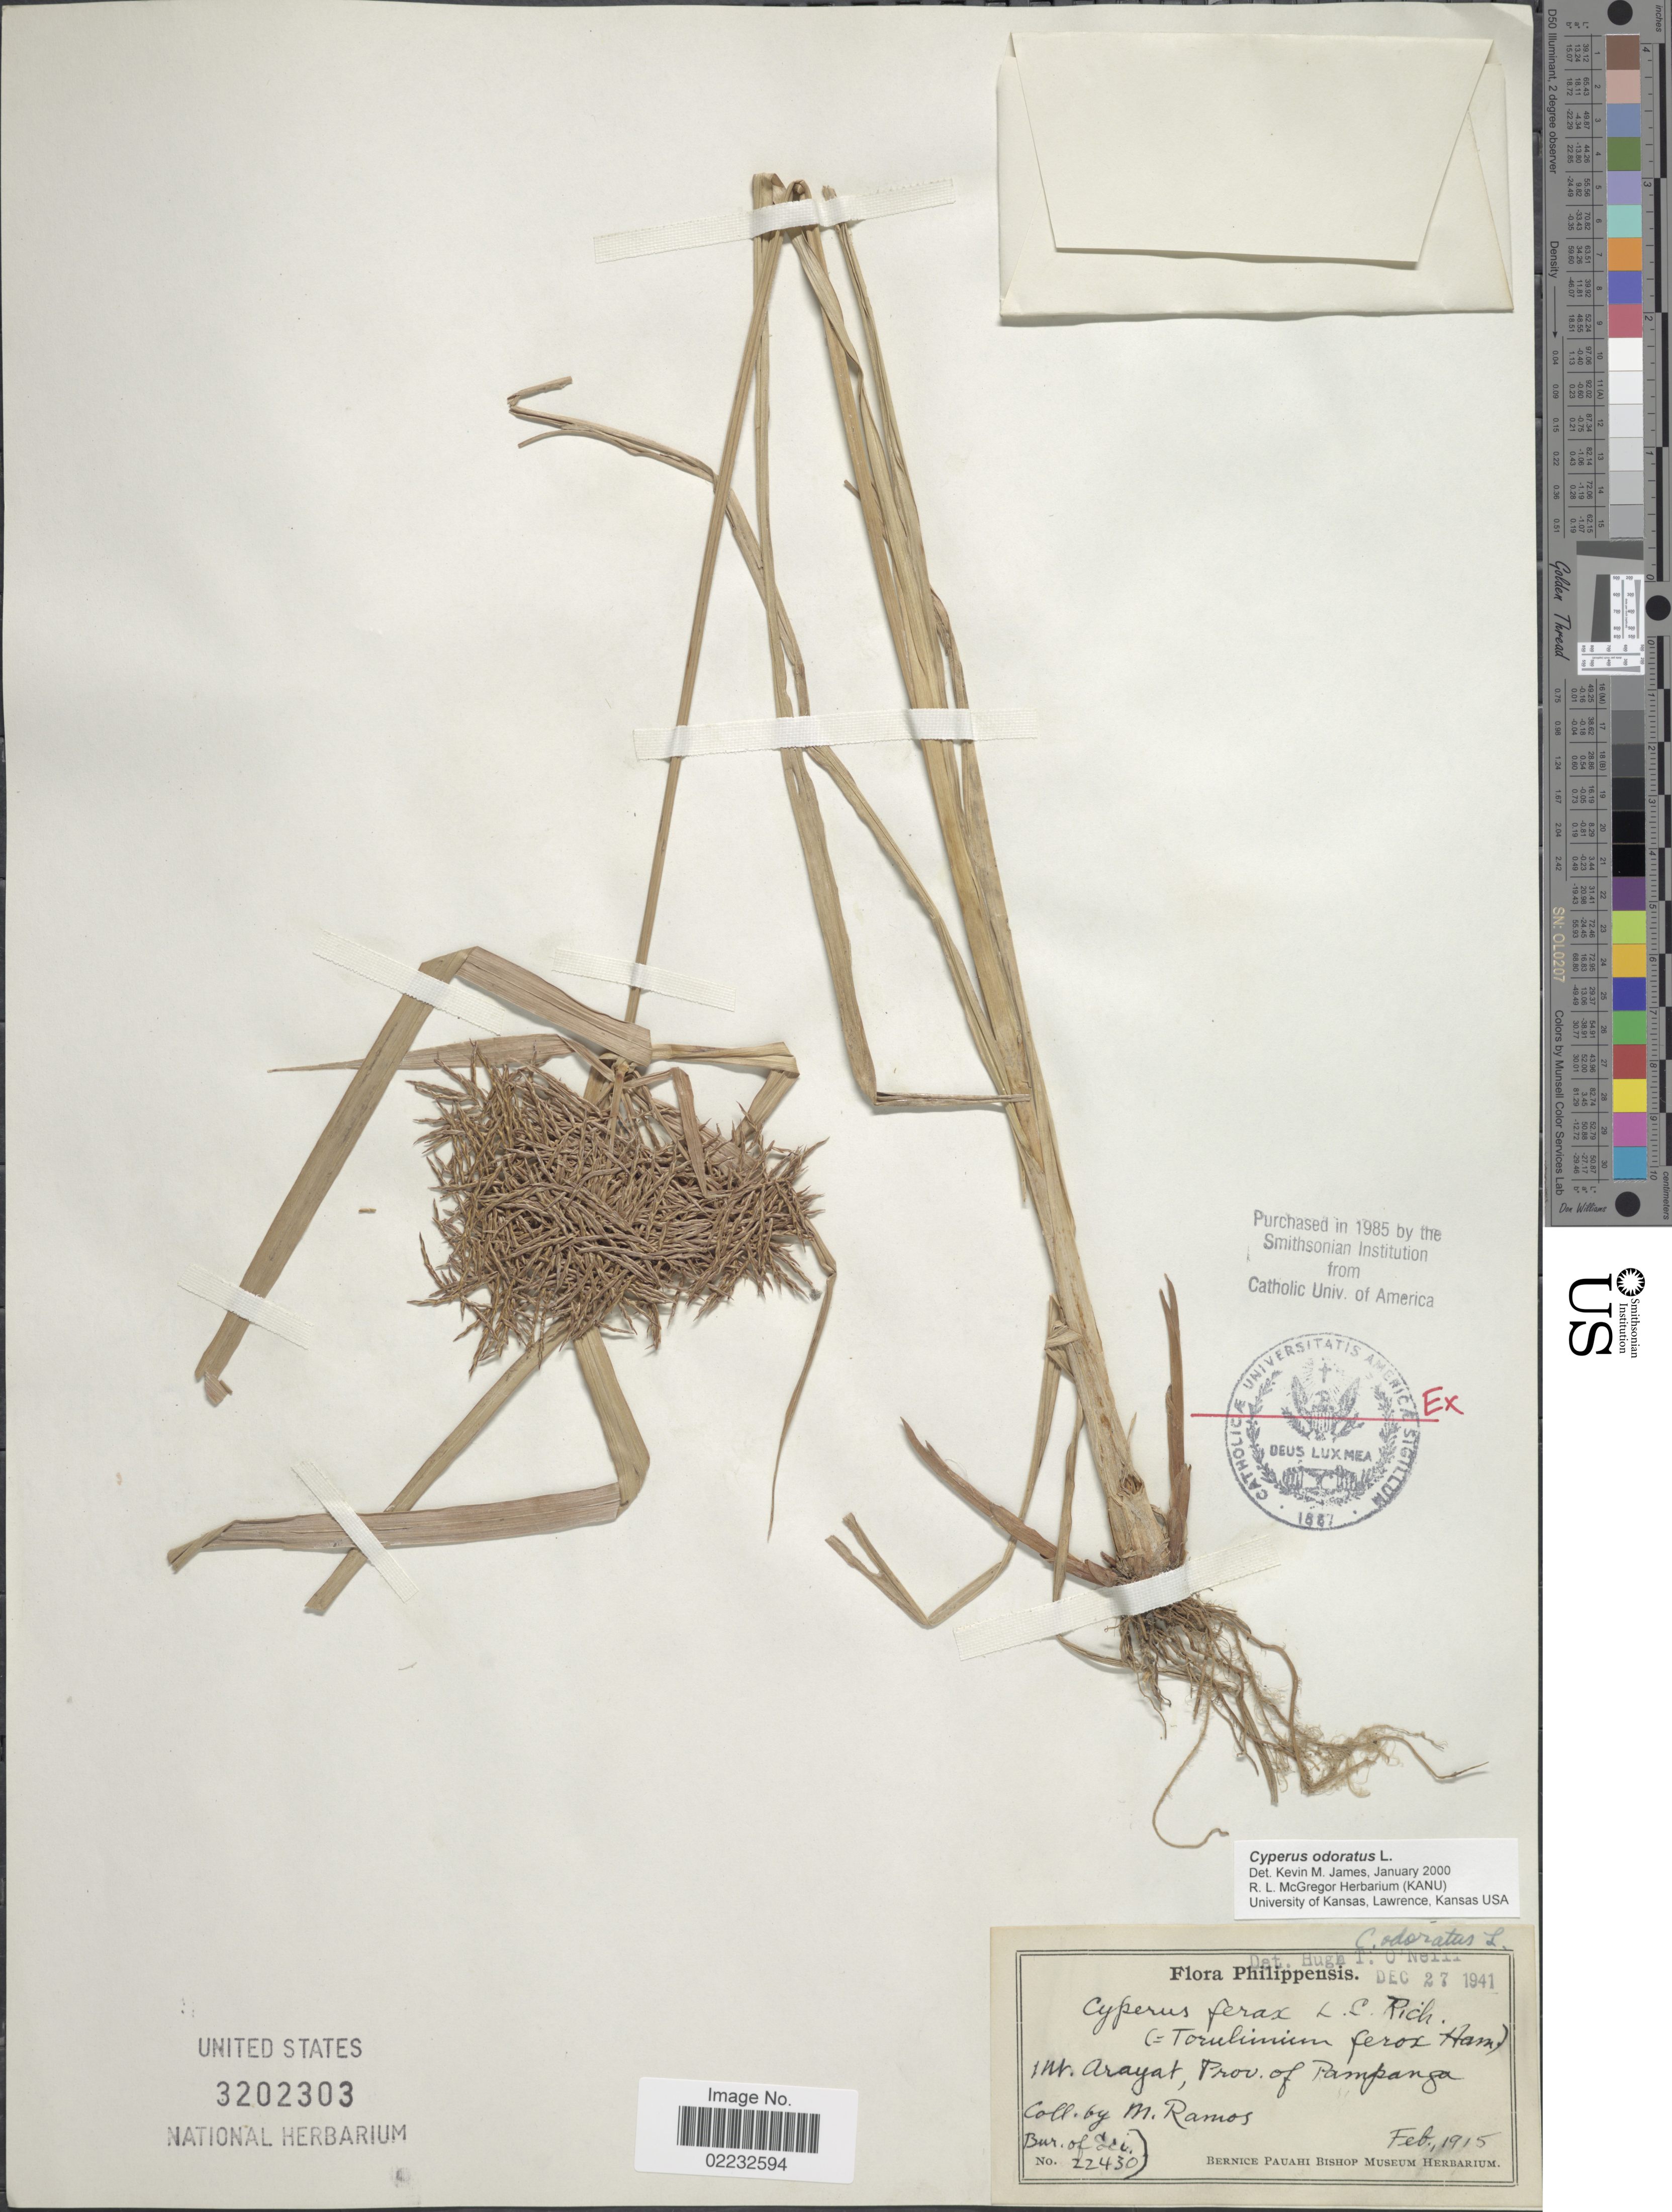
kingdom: Plantae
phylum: Tracheophyta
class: Liliopsida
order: Poales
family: Cyperaceae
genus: Cyperus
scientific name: Cyperus odoratus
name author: L.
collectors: M. Ramos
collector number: Bur. of Sci. 22430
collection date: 1915-02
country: Philippines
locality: Mt. Arayat, Prov. of Pampanga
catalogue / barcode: US 3202303